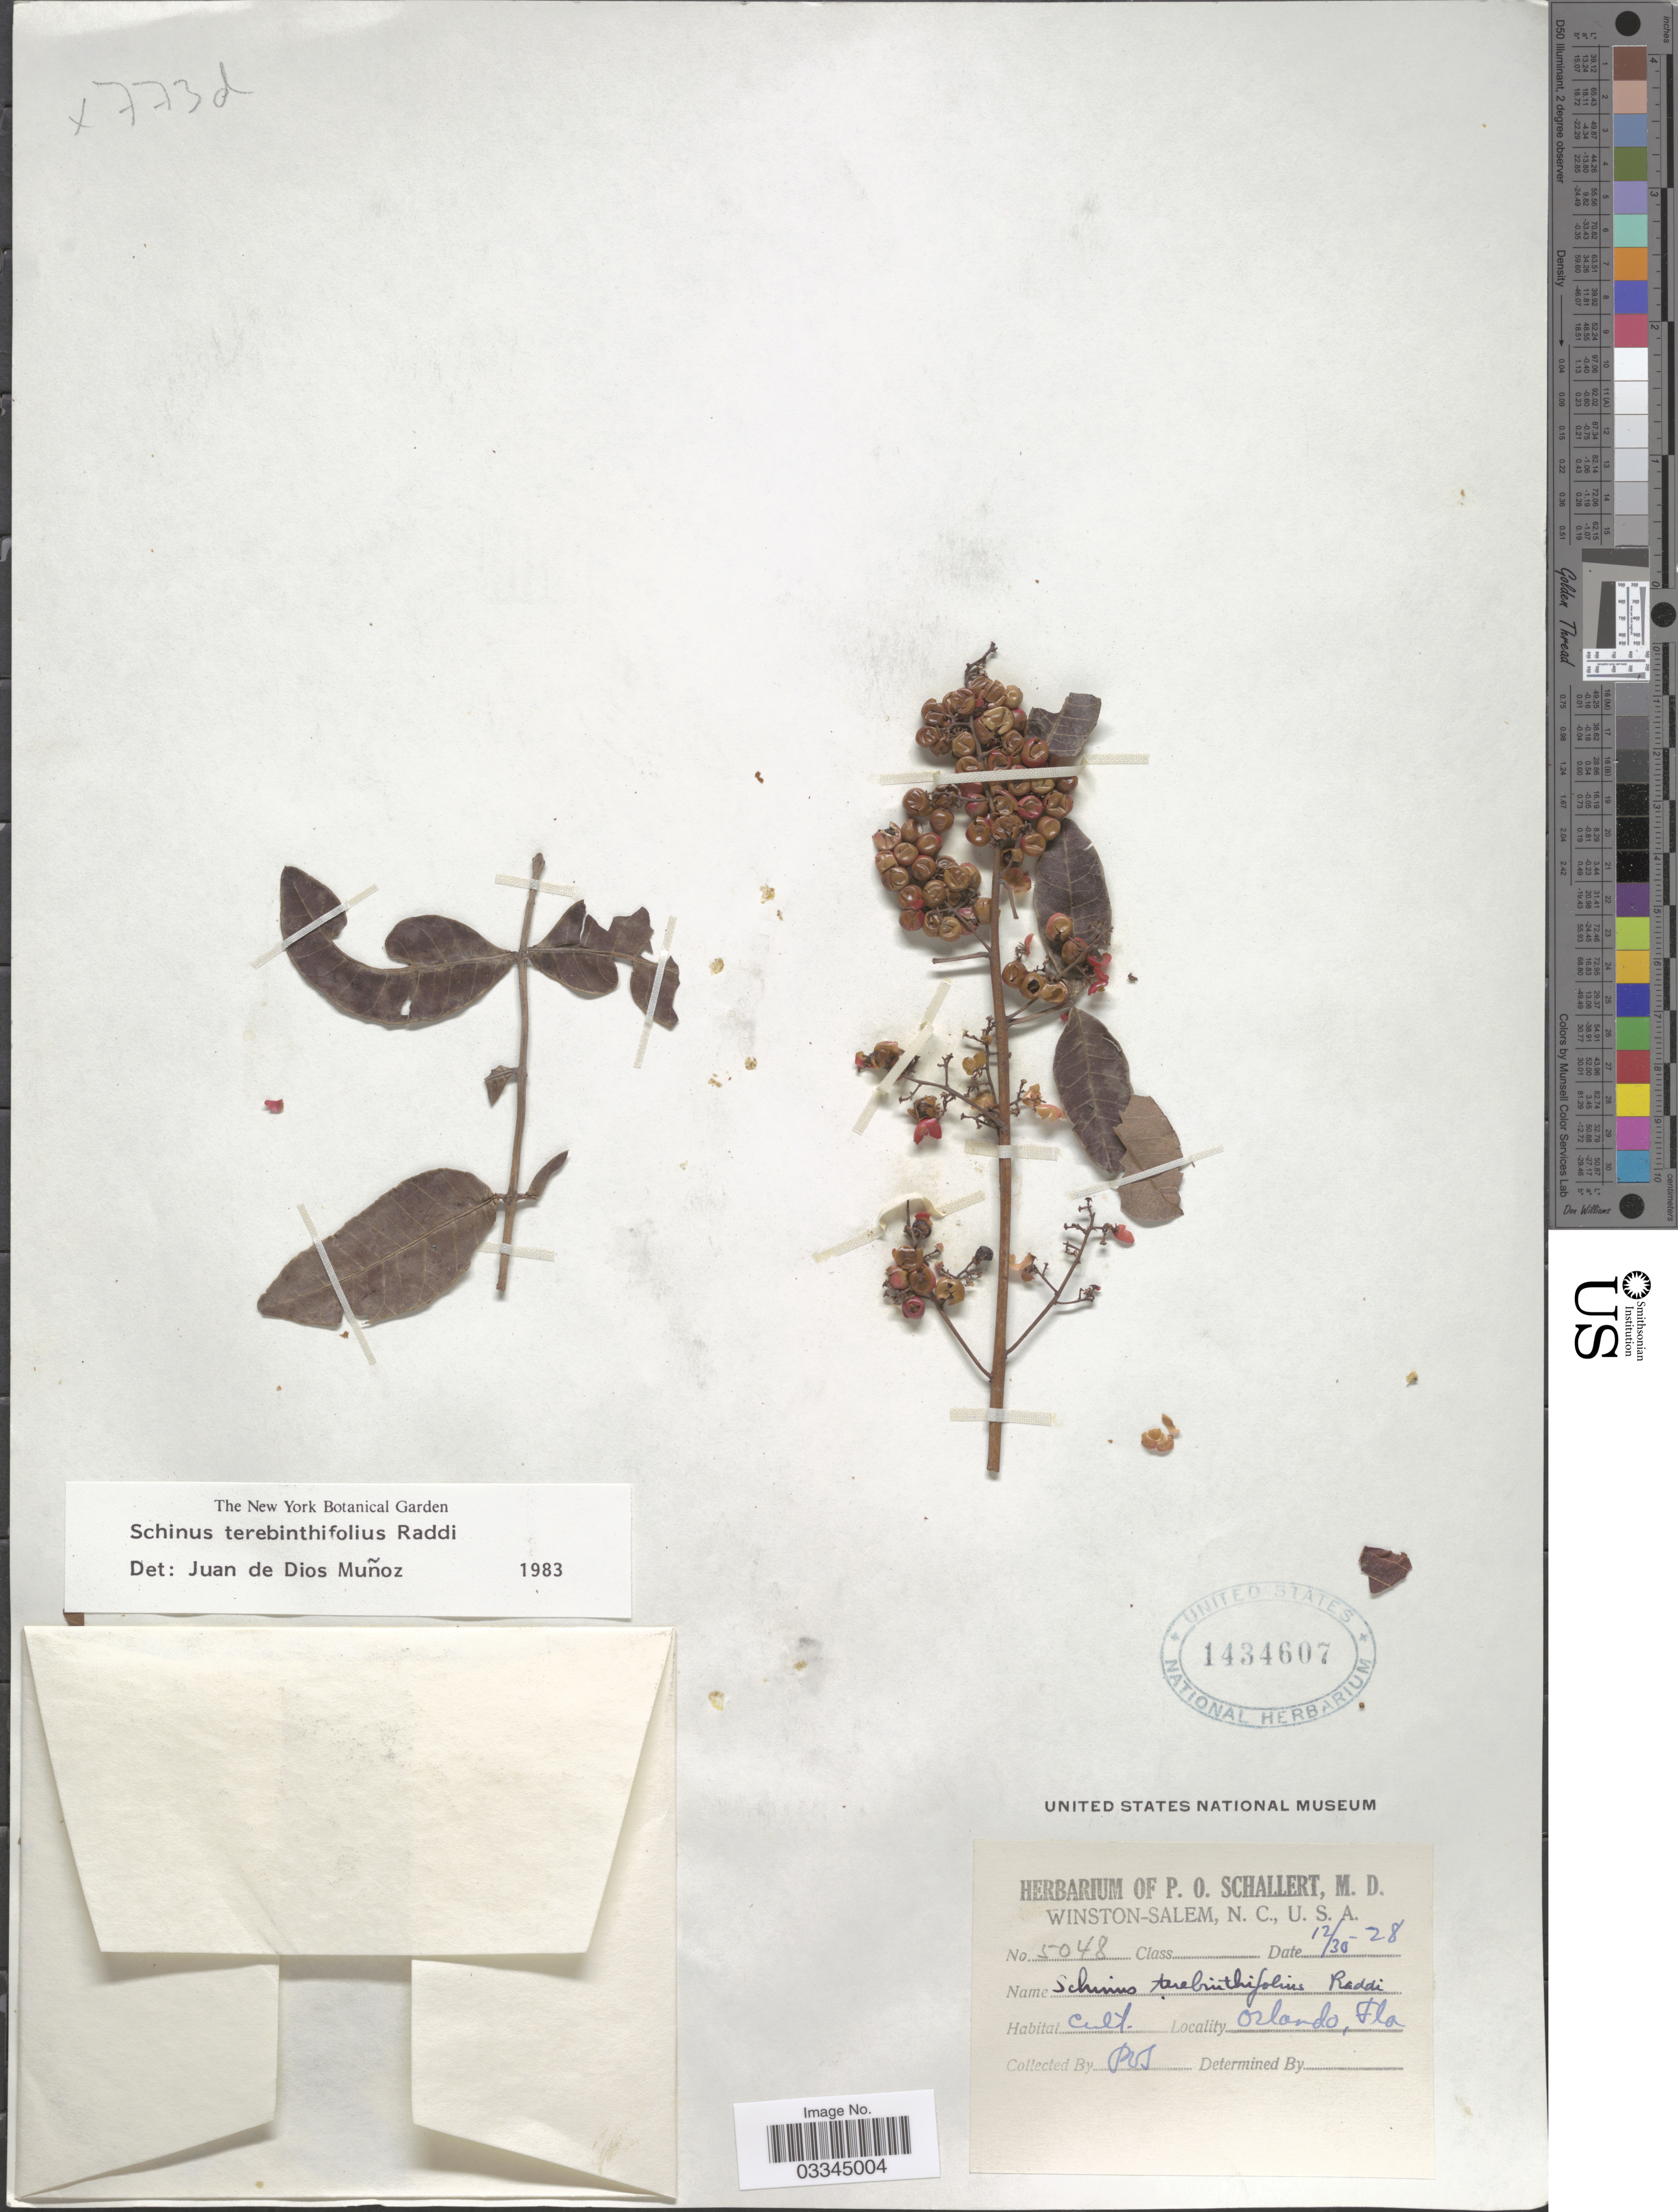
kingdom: Plantae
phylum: Tracheophyta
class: Magnoliopsida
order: Sapindales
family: Anacardiaceae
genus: Schinus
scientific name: Schinus terebinthifolia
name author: Raddi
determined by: Mitchell, John D.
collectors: P. Schallert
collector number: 5048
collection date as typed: Transcribed d/m/y: 30/12/28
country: United States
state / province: Florida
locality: Orlando.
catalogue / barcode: US 1434607